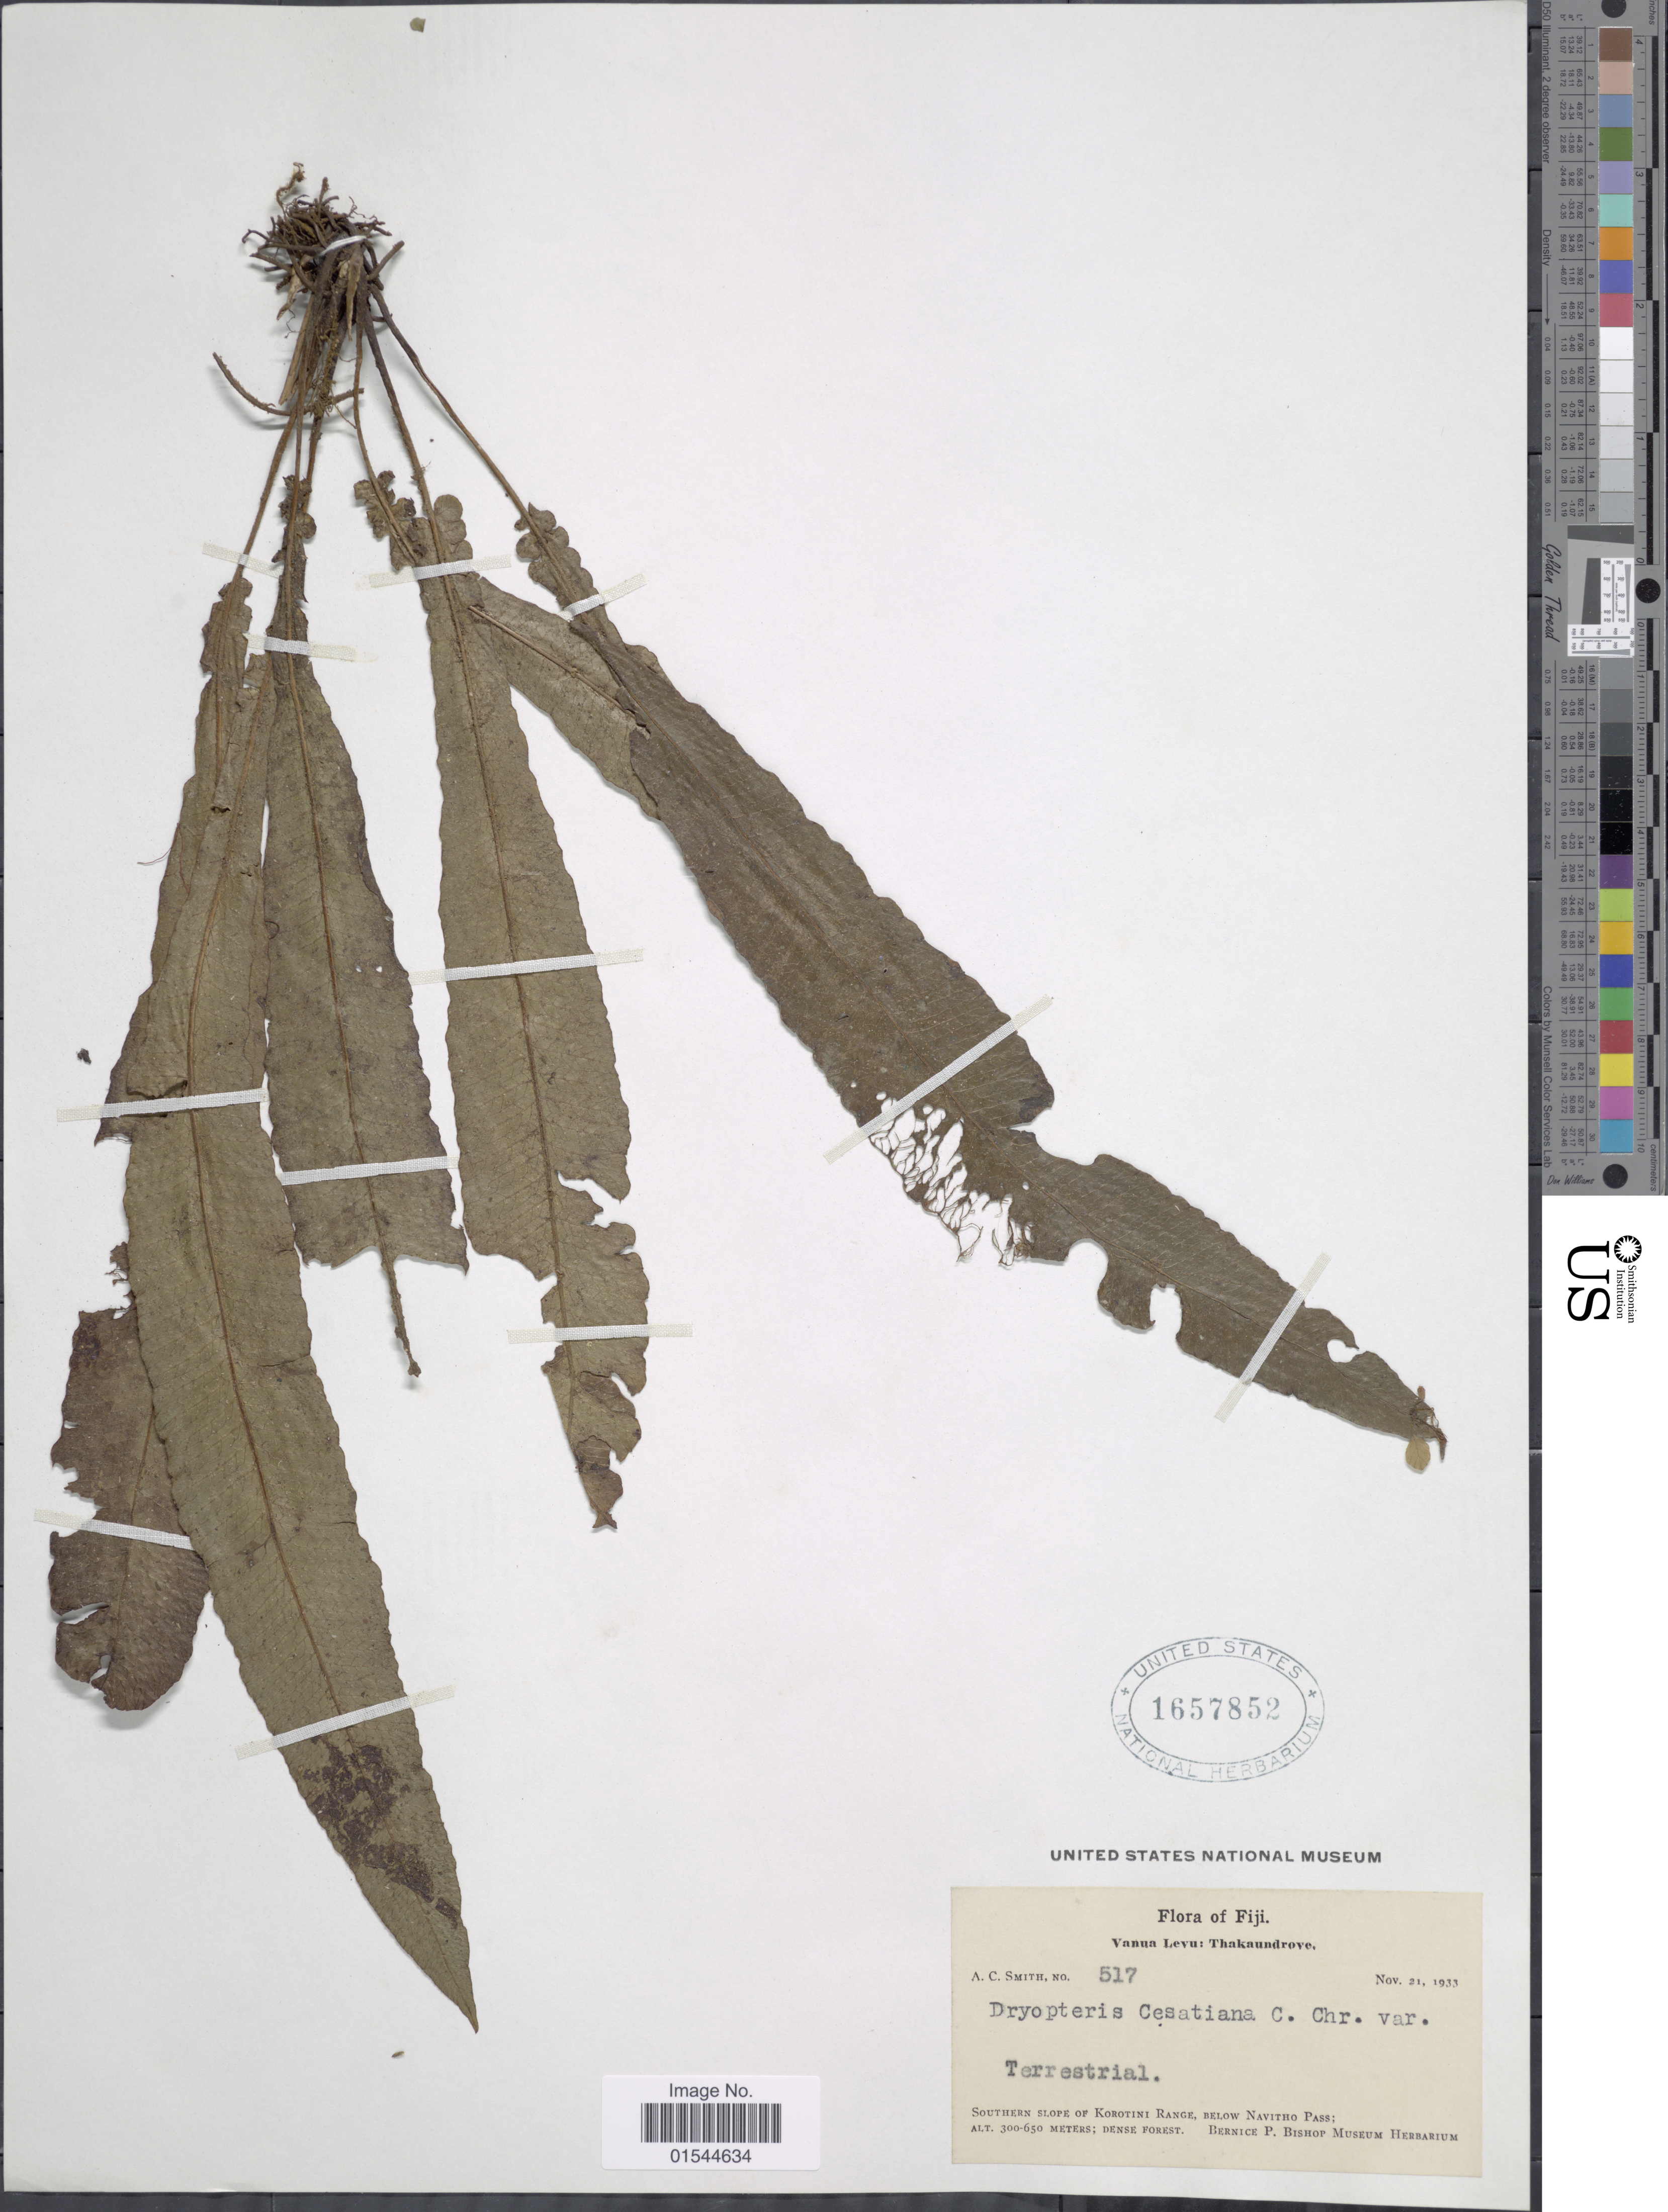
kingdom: Plantae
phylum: Tracheophyta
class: Polypodiopsida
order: Polypodiales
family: Thelypteridaceae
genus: Pneumatopteris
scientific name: Pneumatopteris costata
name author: (Brack.) Holttum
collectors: A. C. Smith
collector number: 517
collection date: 1933-11-21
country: Fiji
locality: Vanua Levu: Thakaundrove, southern slope of Korotini Range, below Navitho Pass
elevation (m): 300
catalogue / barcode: US 1657852